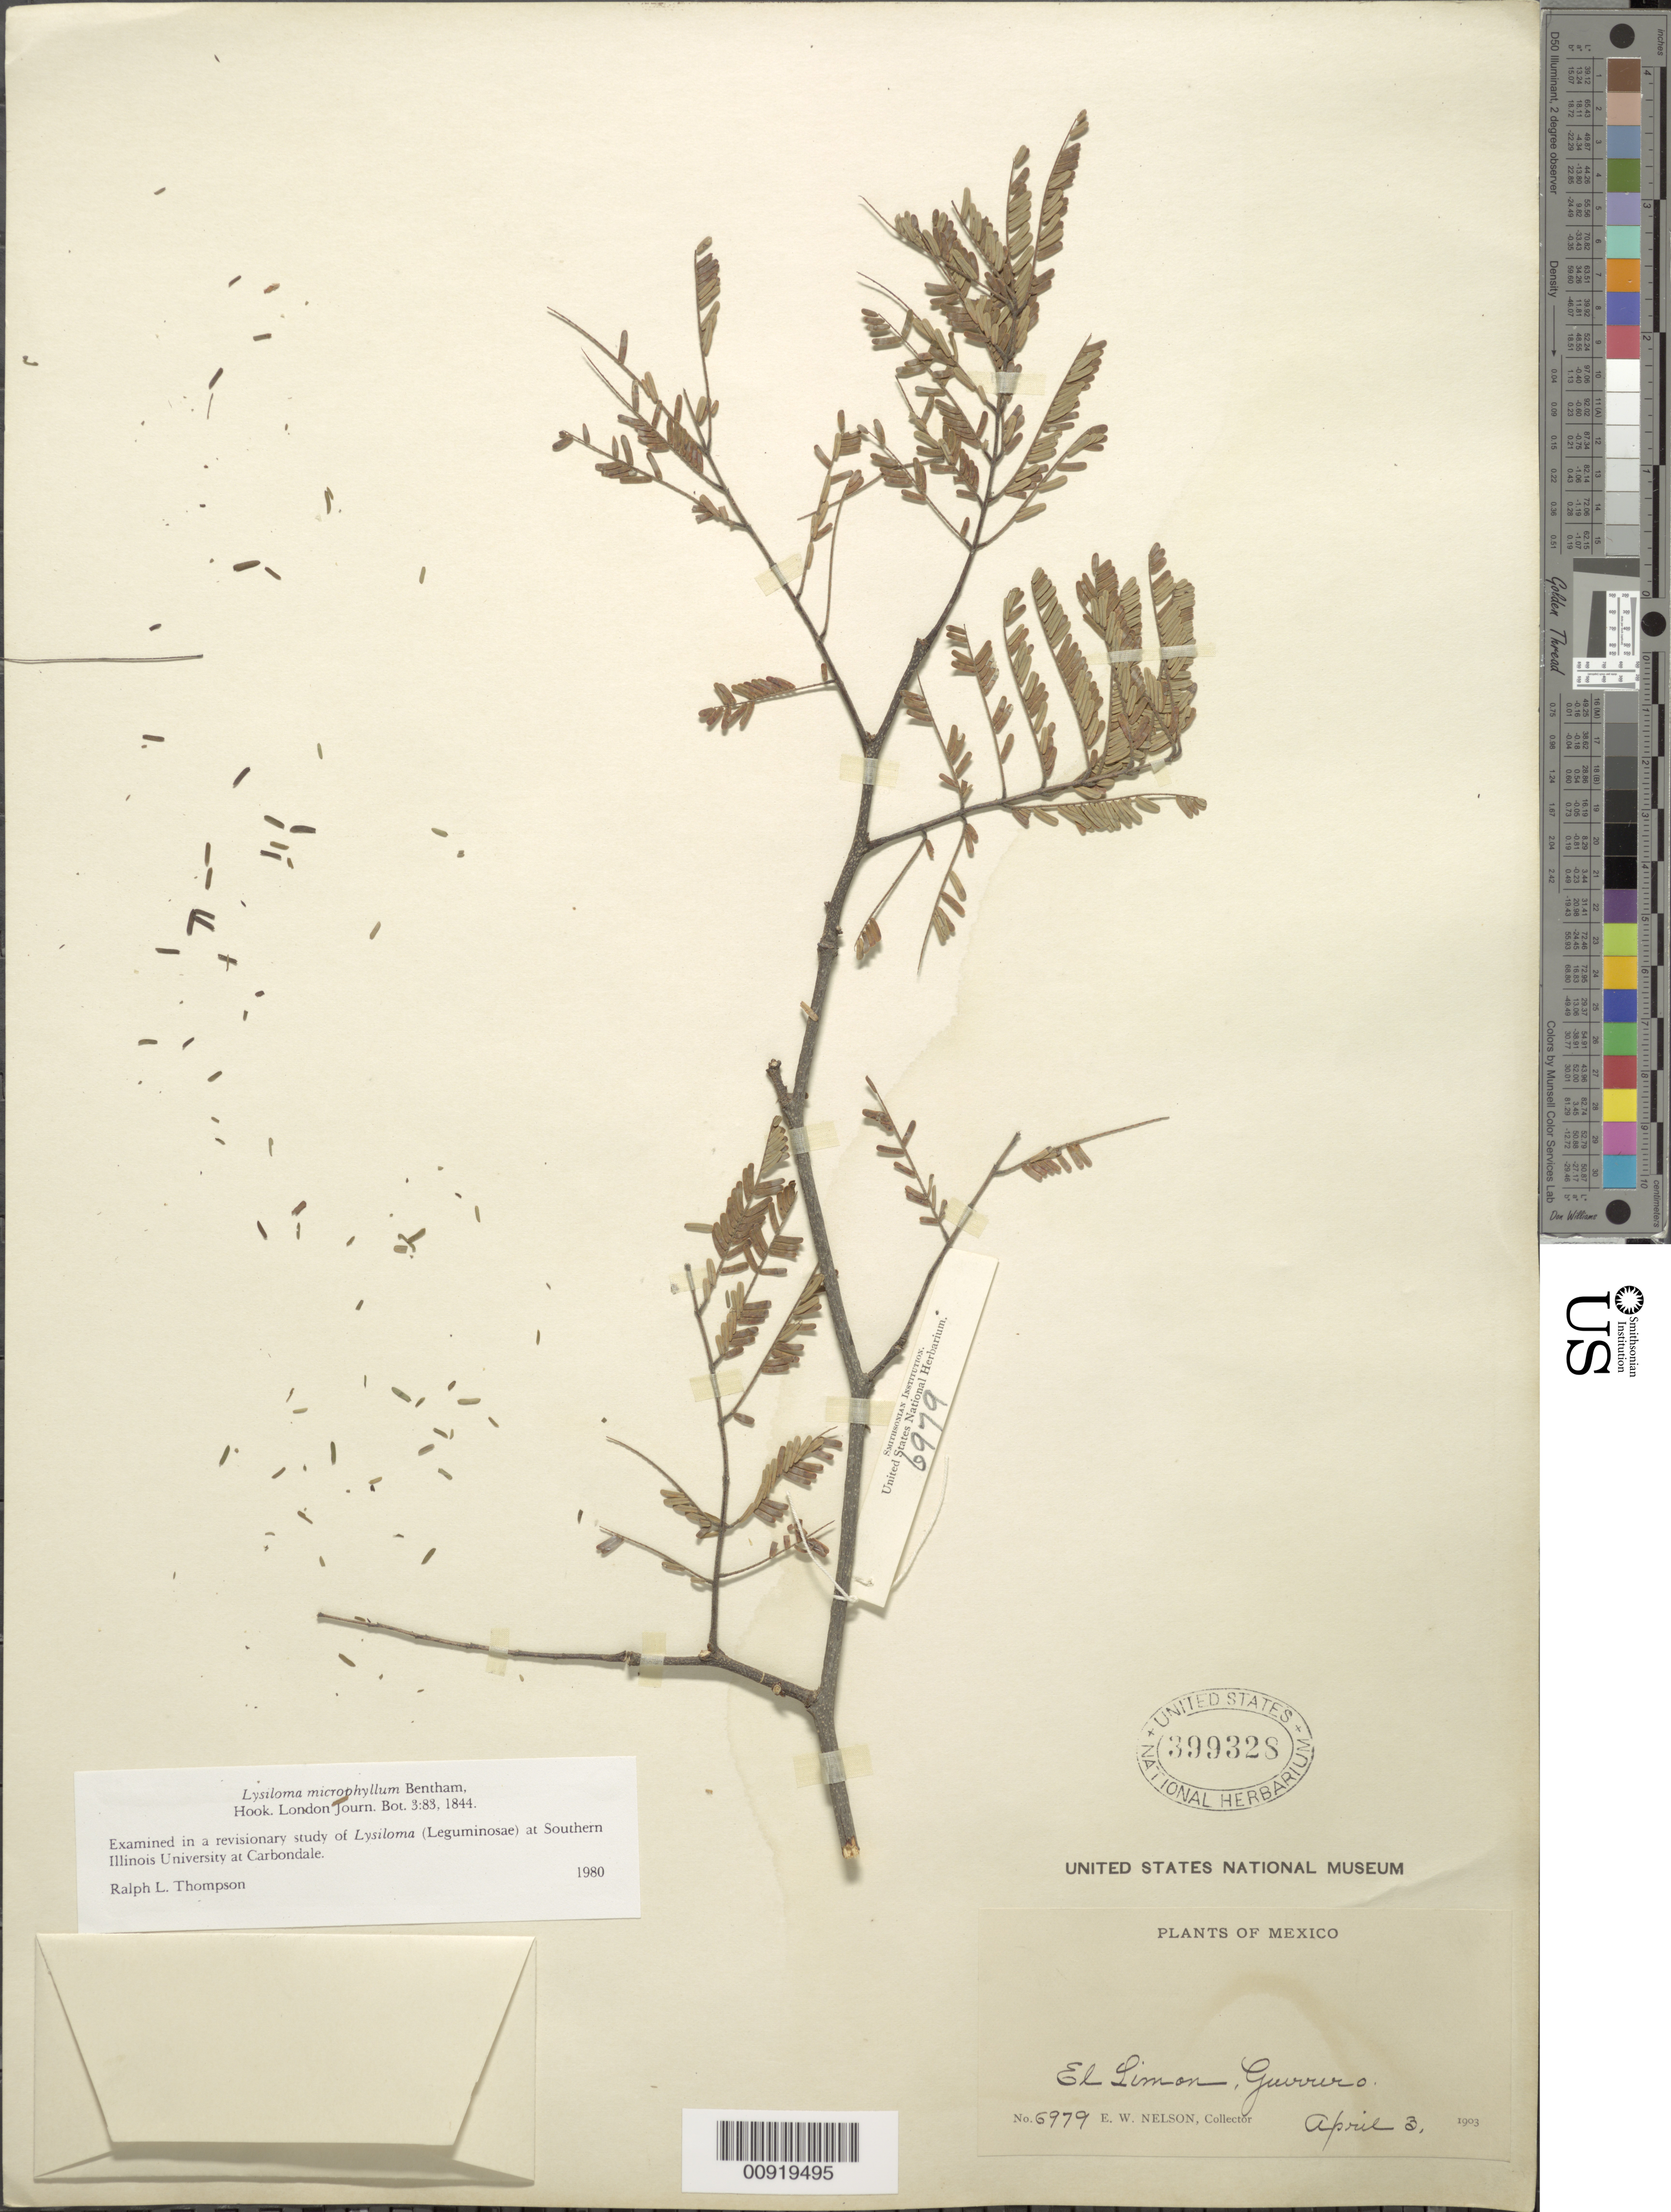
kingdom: Plantae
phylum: Tracheophyta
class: Magnoliopsida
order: Fabales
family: Fabaceae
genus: Lysiloma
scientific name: Lysiloma microphyllum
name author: Benth.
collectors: E. W. Nelson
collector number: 6979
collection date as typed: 03 Apr 1903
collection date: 1903-04-03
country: Mexico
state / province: Guerrero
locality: El Limón, Guerrero.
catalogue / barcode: US 399328